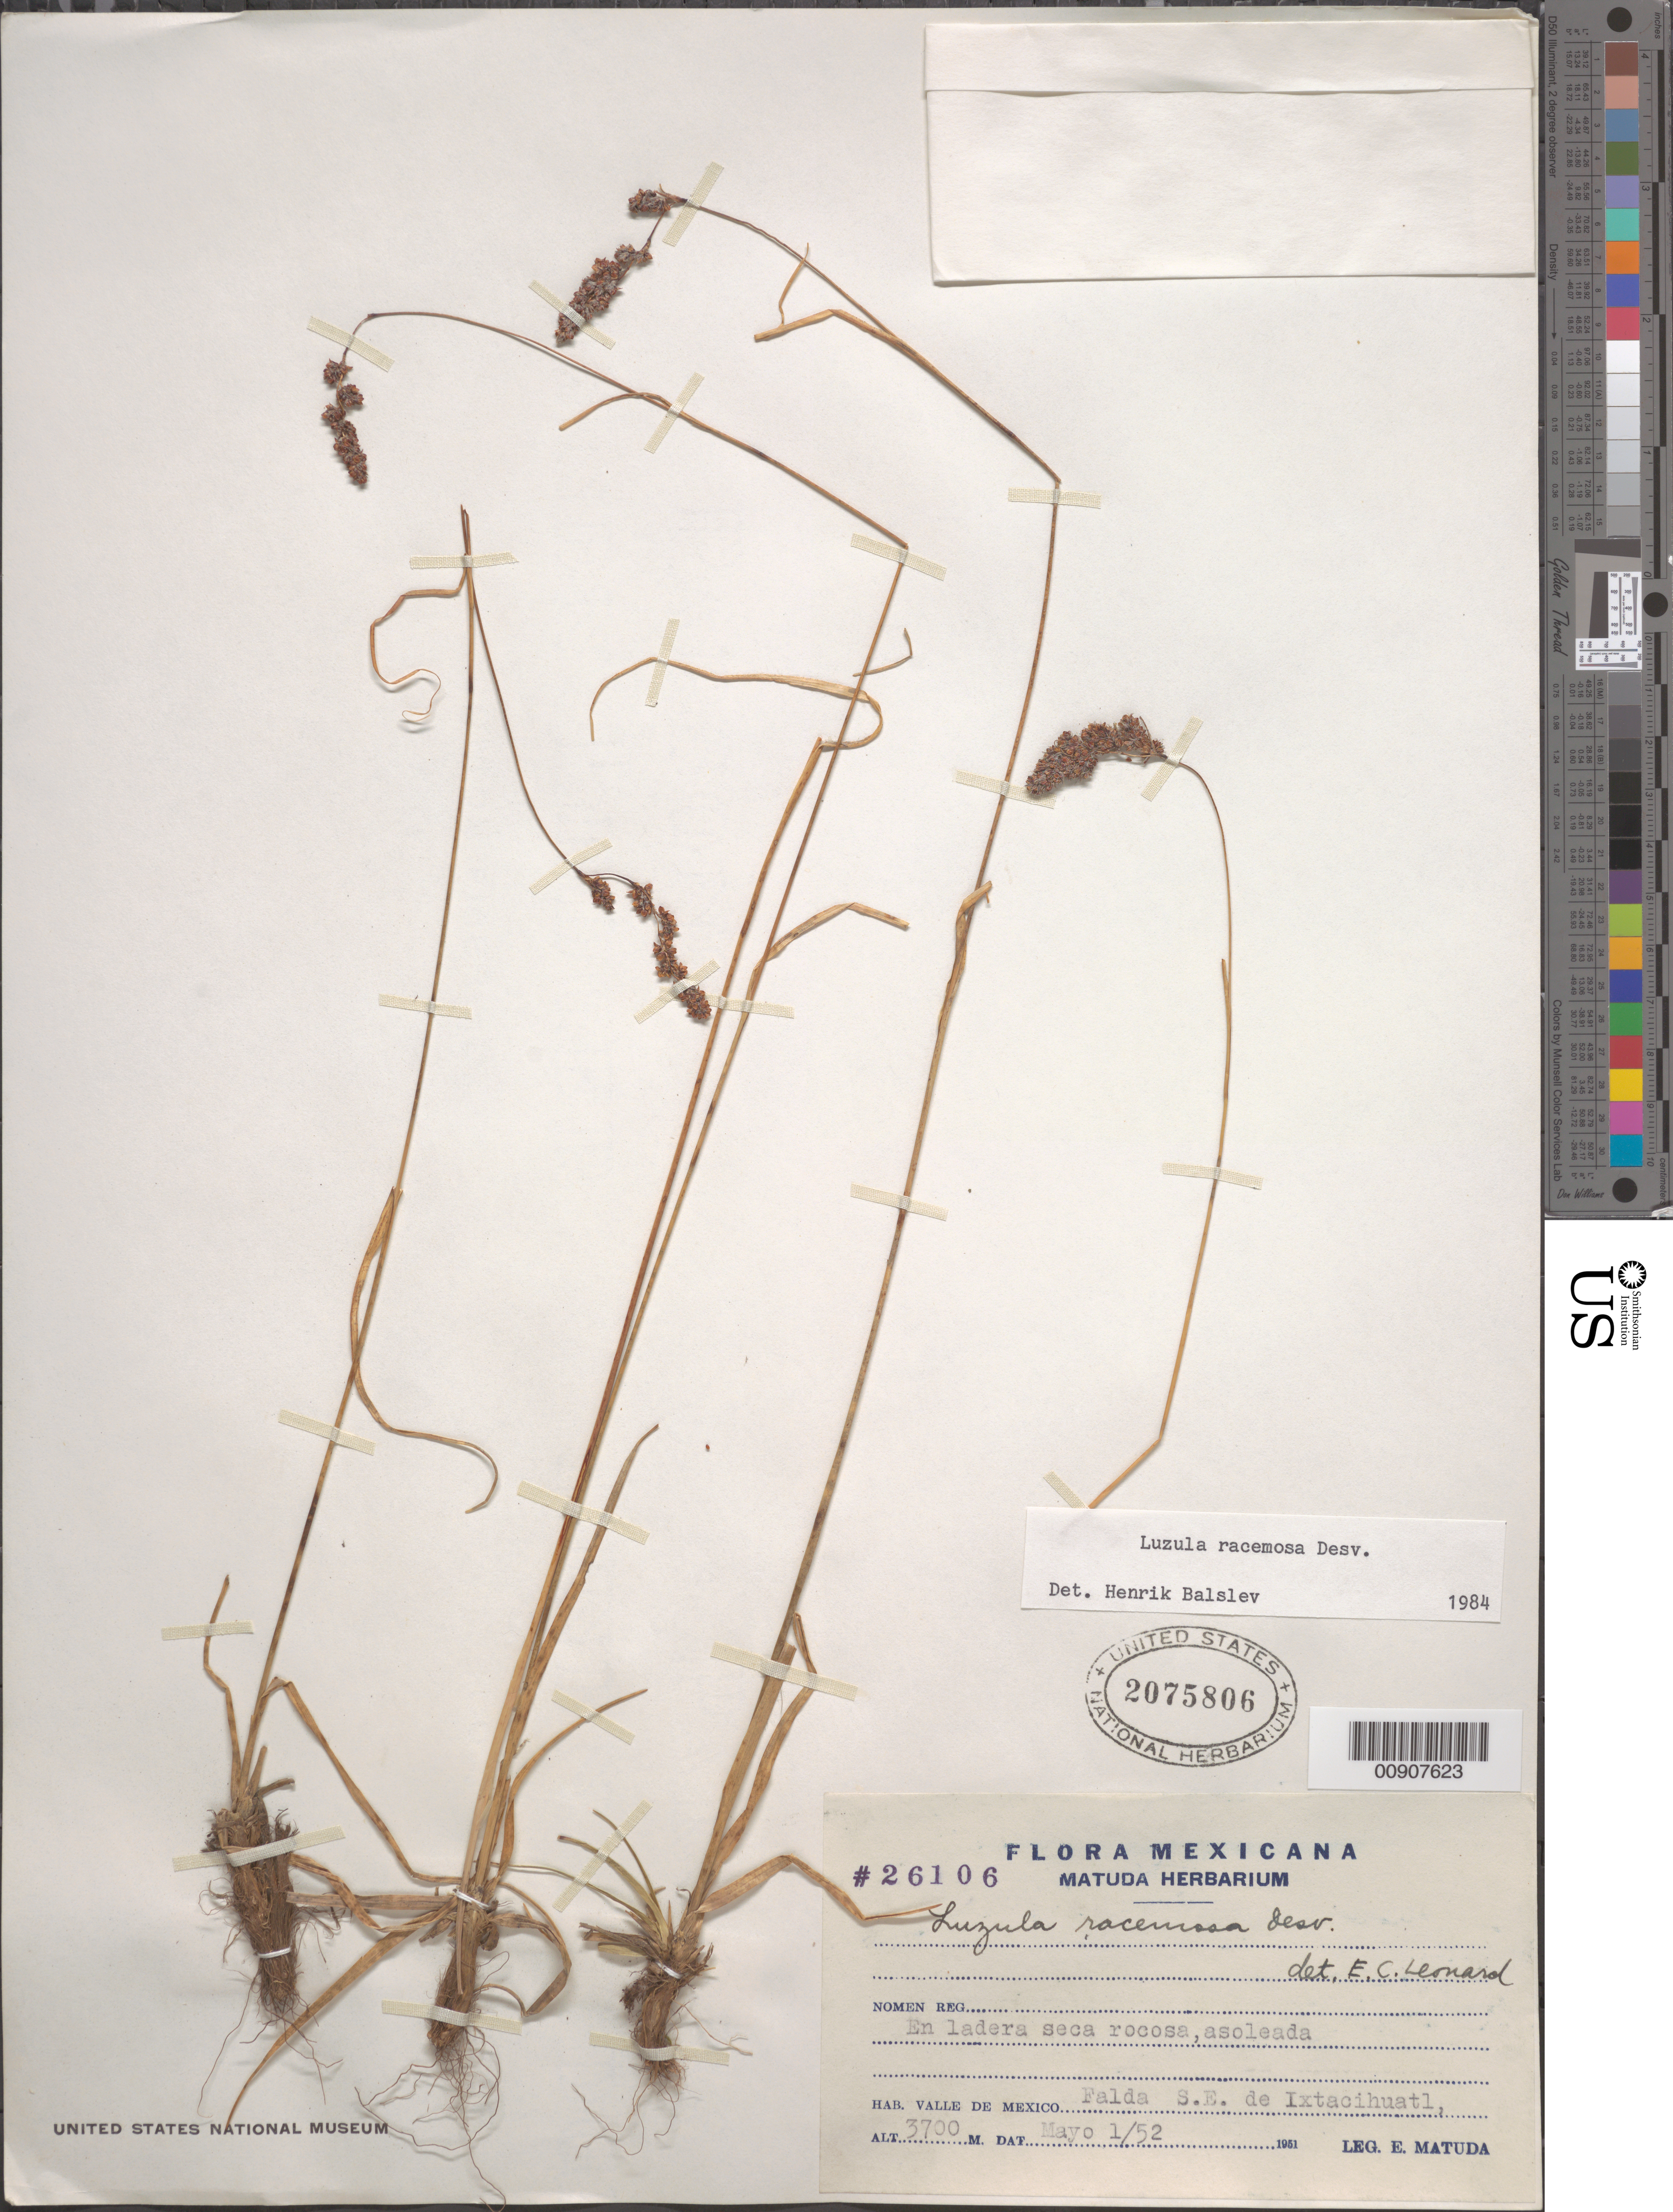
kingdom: Plantae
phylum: Tracheophyta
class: Liliopsida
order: Poales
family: Juncaceae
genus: Luzula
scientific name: Luzula racemosa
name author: Desv.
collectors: E. Matuda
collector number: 26106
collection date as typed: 01 May 1952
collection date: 1952-05-01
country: Mexico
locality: Valle de México: Falda SE de Ixtacihuatl [sic].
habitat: En ladera seca rocosa, asoleada.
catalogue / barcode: US 2075806